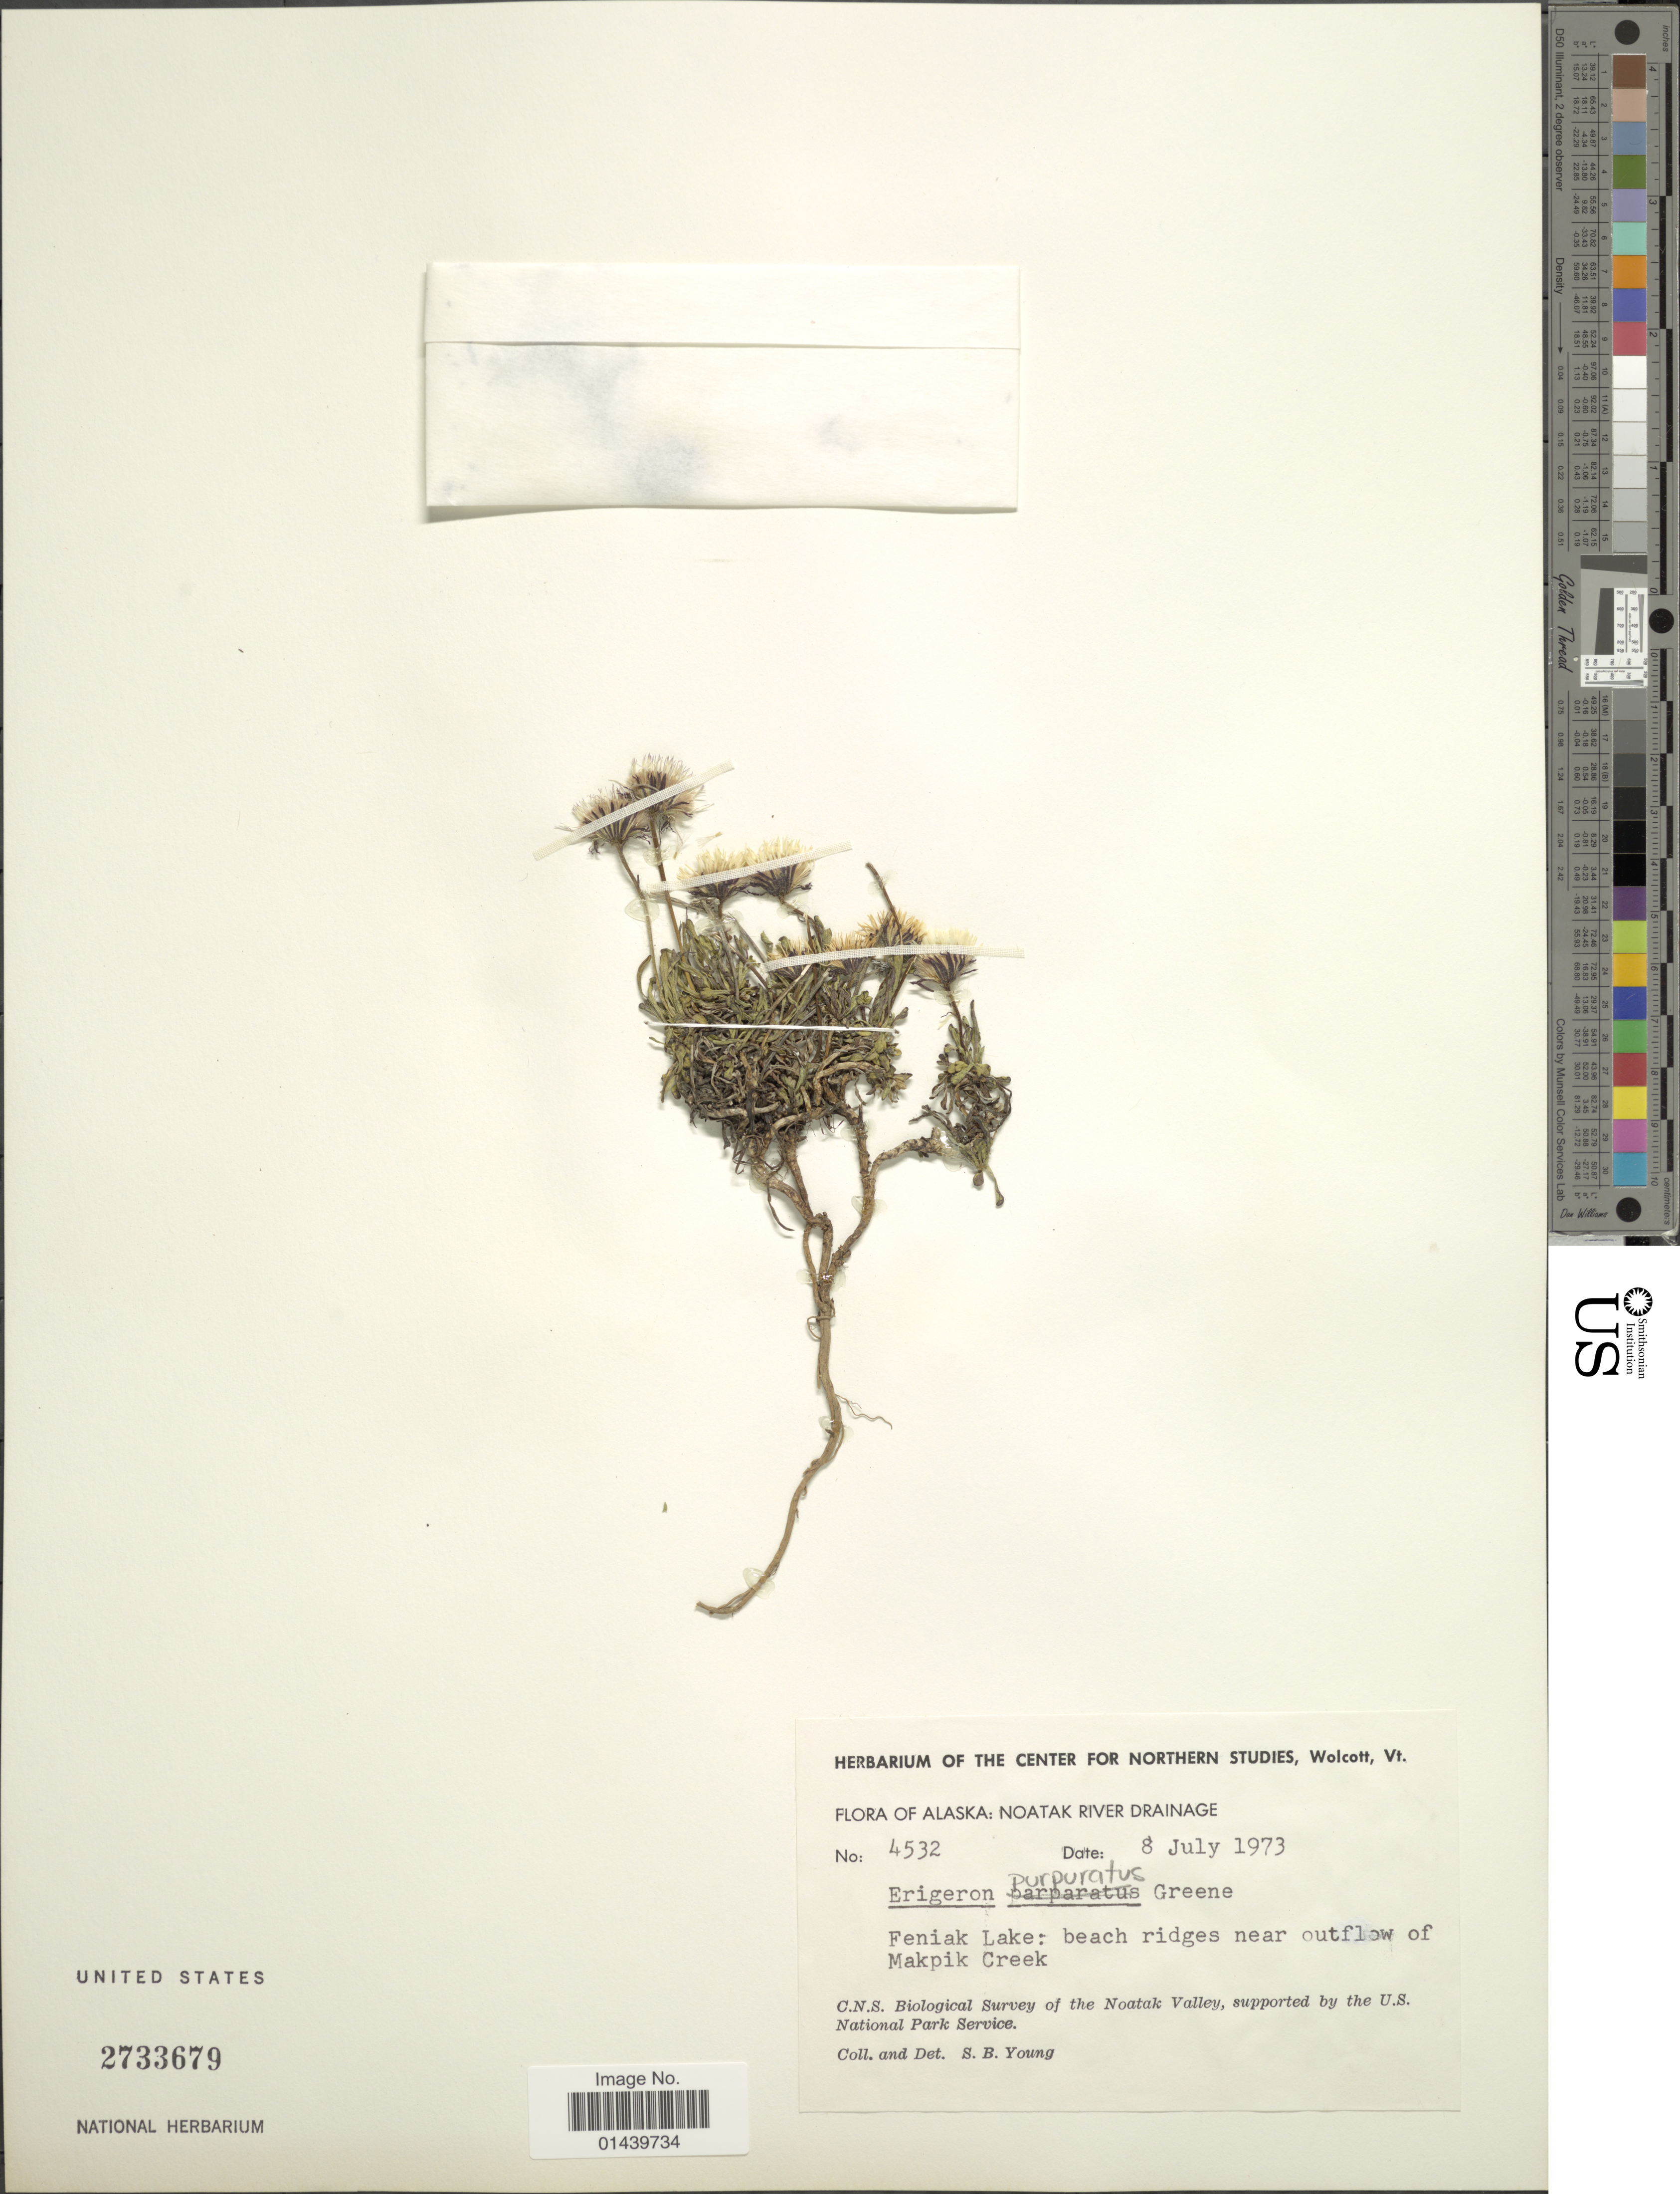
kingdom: Plantae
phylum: Tracheophyta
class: Magnoliopsida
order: Asterales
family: Asteraceae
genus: Erigeron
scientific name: Erigeron purpuratus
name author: Greene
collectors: S. Young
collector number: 4532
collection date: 1973-07-08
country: United States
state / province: Alaska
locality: Noatak River drainage. Feniak Lake: beach ridges near outflow of Makpik Creek.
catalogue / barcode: US 2733679